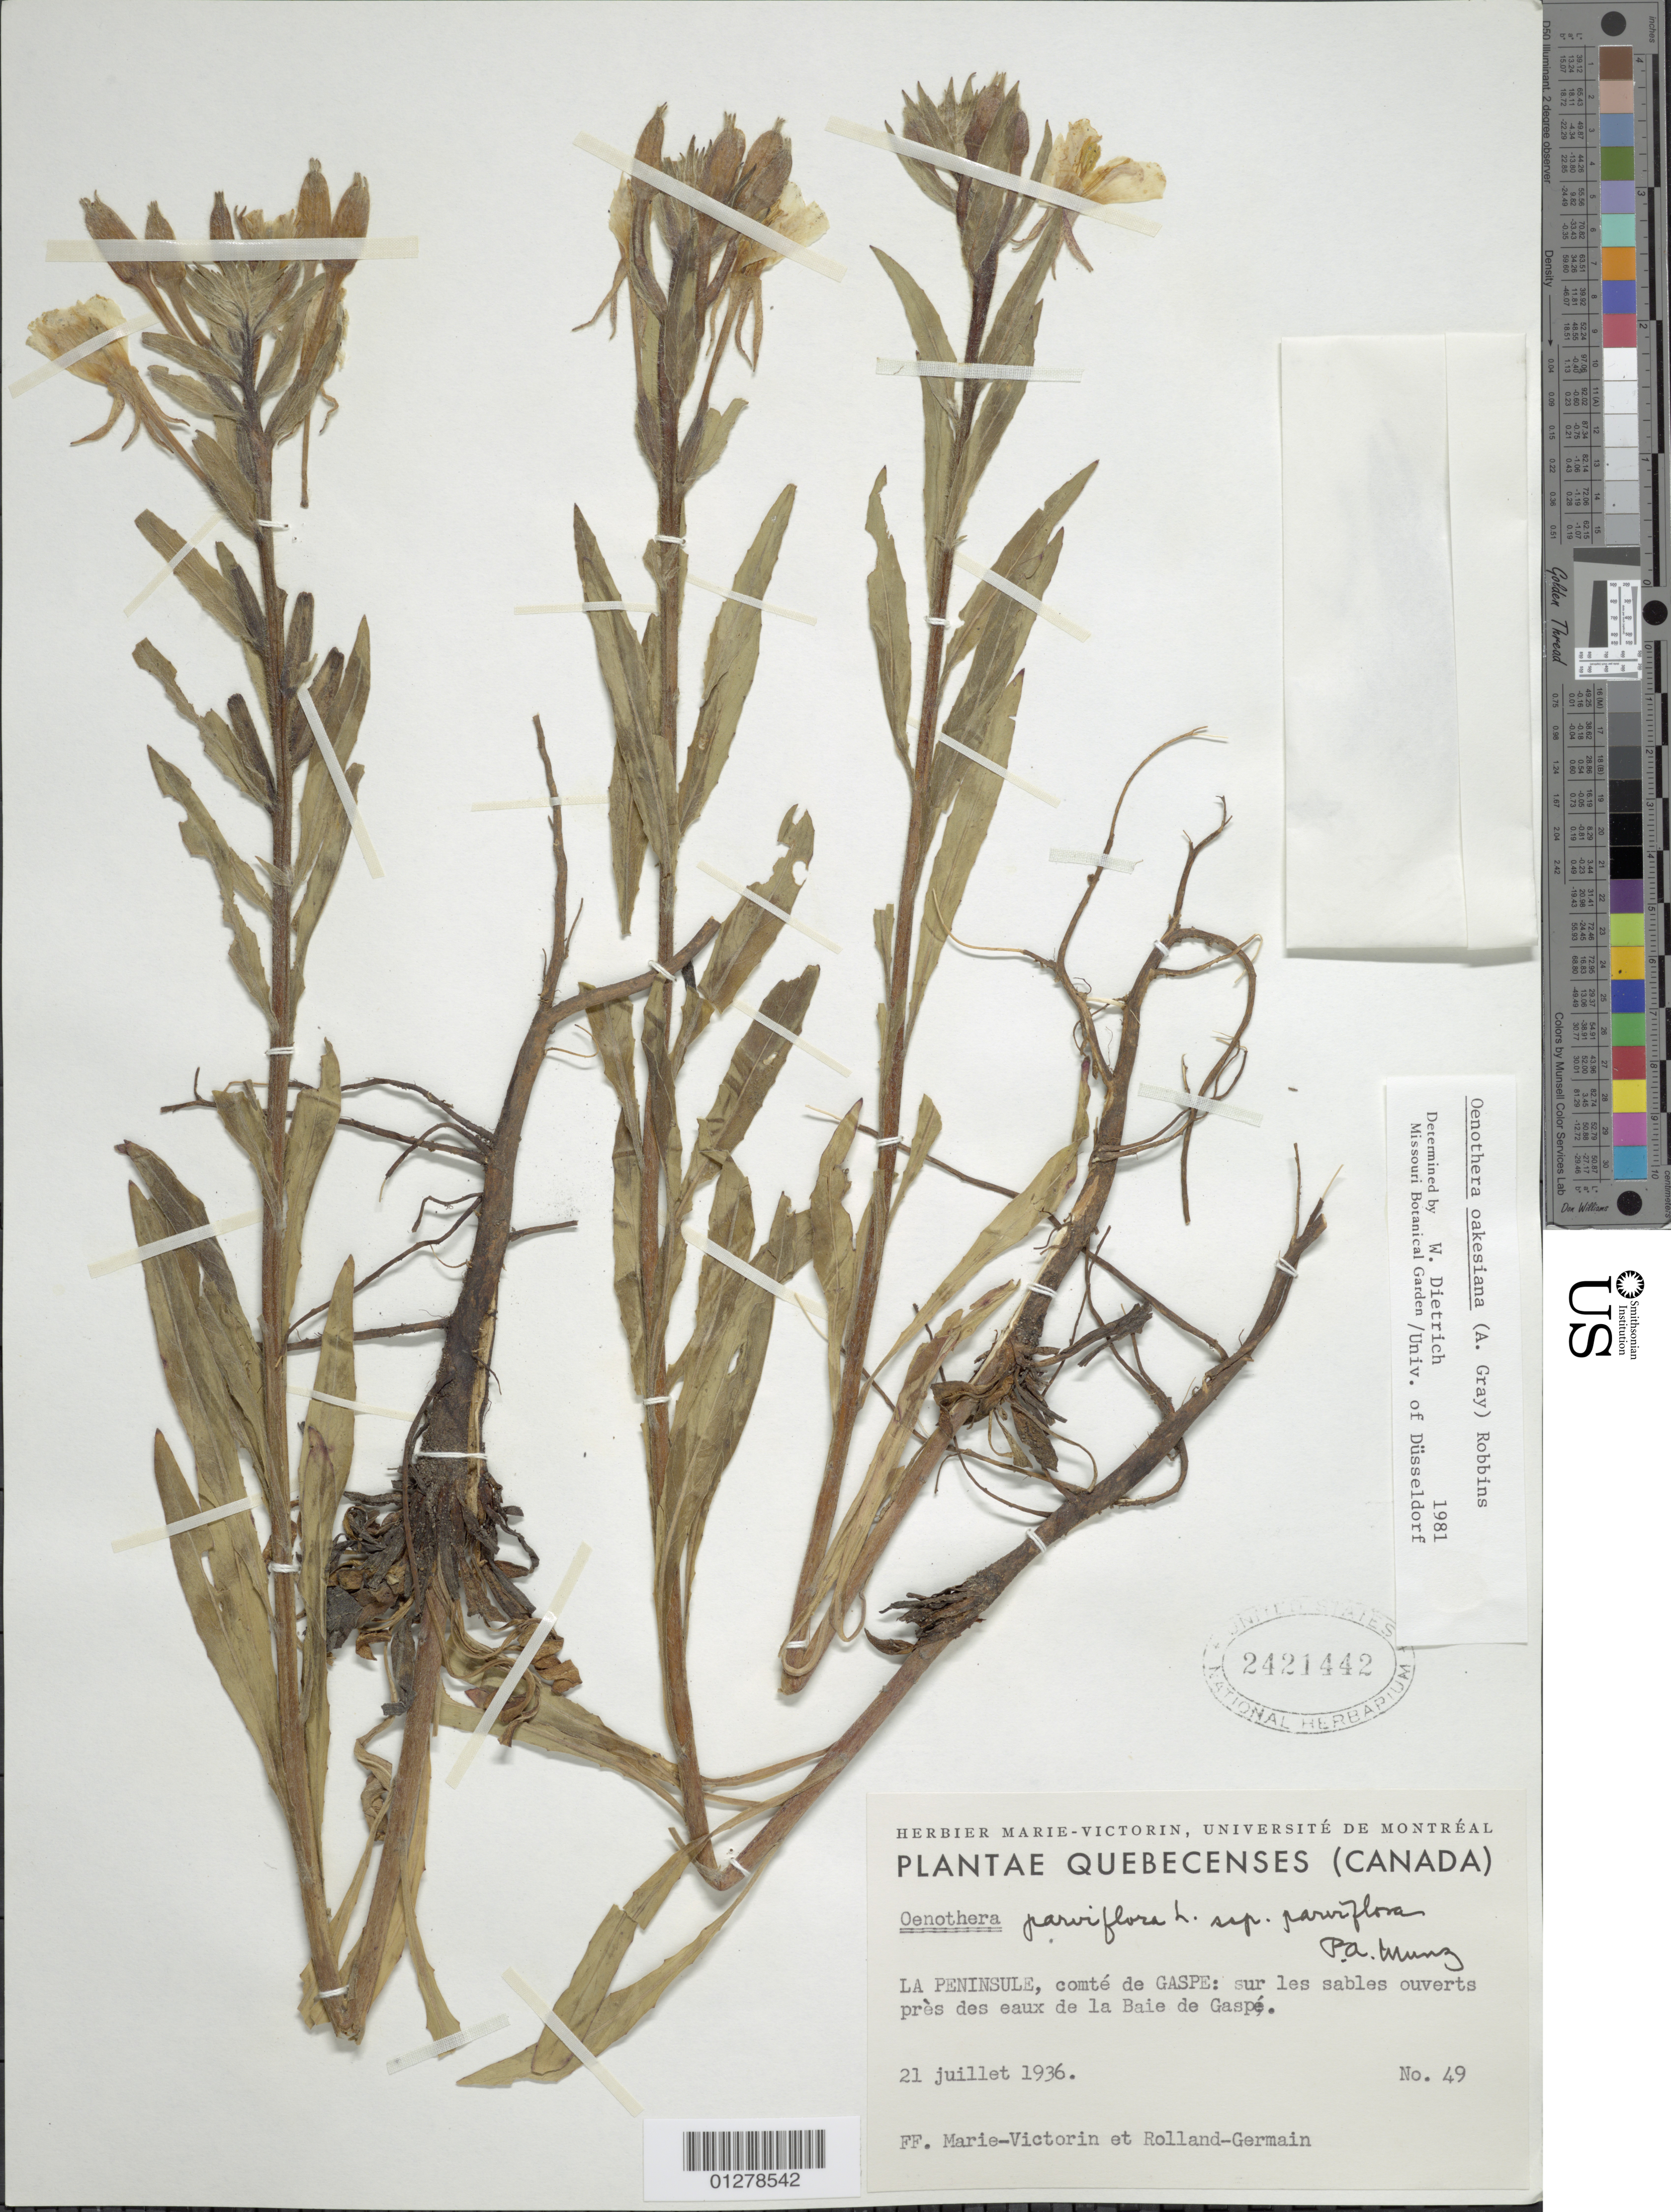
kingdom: Plantae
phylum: Tracheophyta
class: Magnoliopsida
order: Myrtales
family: Onagraceae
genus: Oenothera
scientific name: Oenothera oakesiana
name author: (A. Gray) J.W. Robbins ex S. Watson & J.M. Coult.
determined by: Dietrich, W.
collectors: Fr. Marie-Victorin & Rolland-Germain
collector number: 49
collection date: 1936-07-21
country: Canada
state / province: Quebec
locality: La Peninsule: comte de Gaspe: sur les ouverts pres des eaux de la Baie de Gaspe.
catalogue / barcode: US 2421442